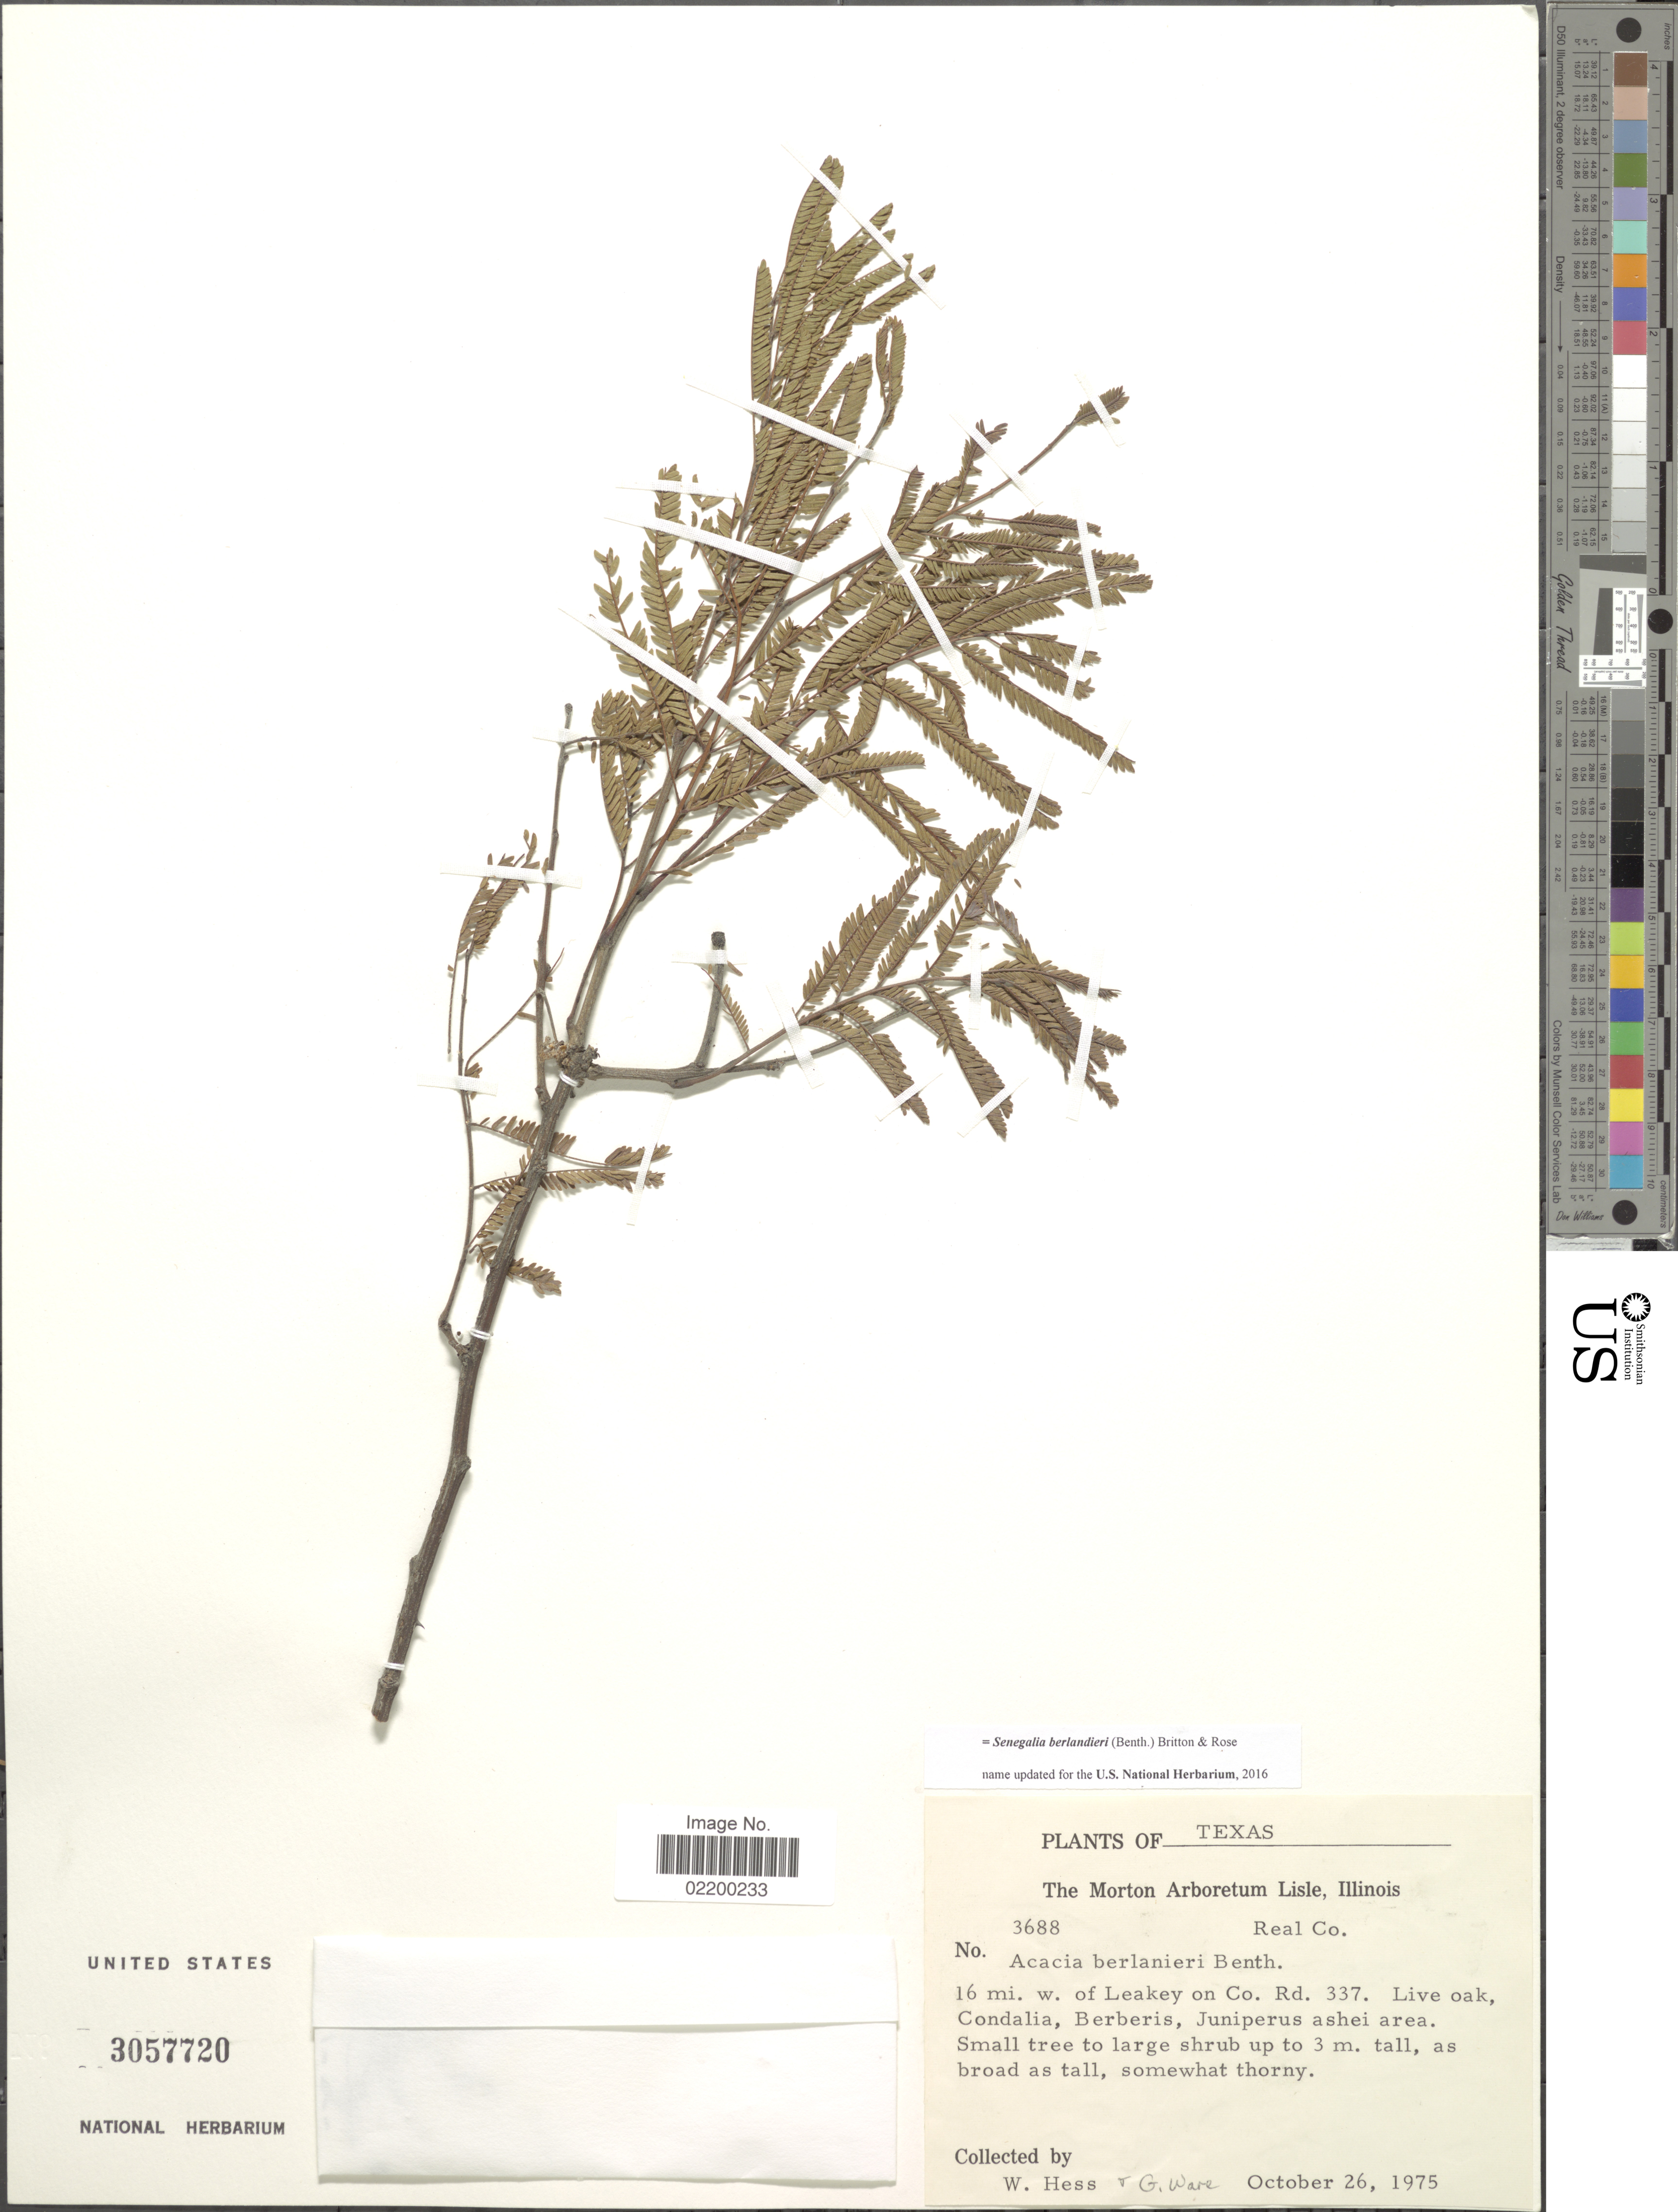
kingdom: Plantae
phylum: Tracheophyta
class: Magnoliopsida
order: Fabales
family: Fabaceae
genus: Senegalia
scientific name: Senegalia berlandieri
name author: (Benth.) Britton & Rose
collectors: W. Hess & G. Ware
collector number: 3688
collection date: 1975-10-26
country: United States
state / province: Texas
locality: Real Co, 16 mi. w. of Leakey on Co. Rd. 337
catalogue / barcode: US 3057720